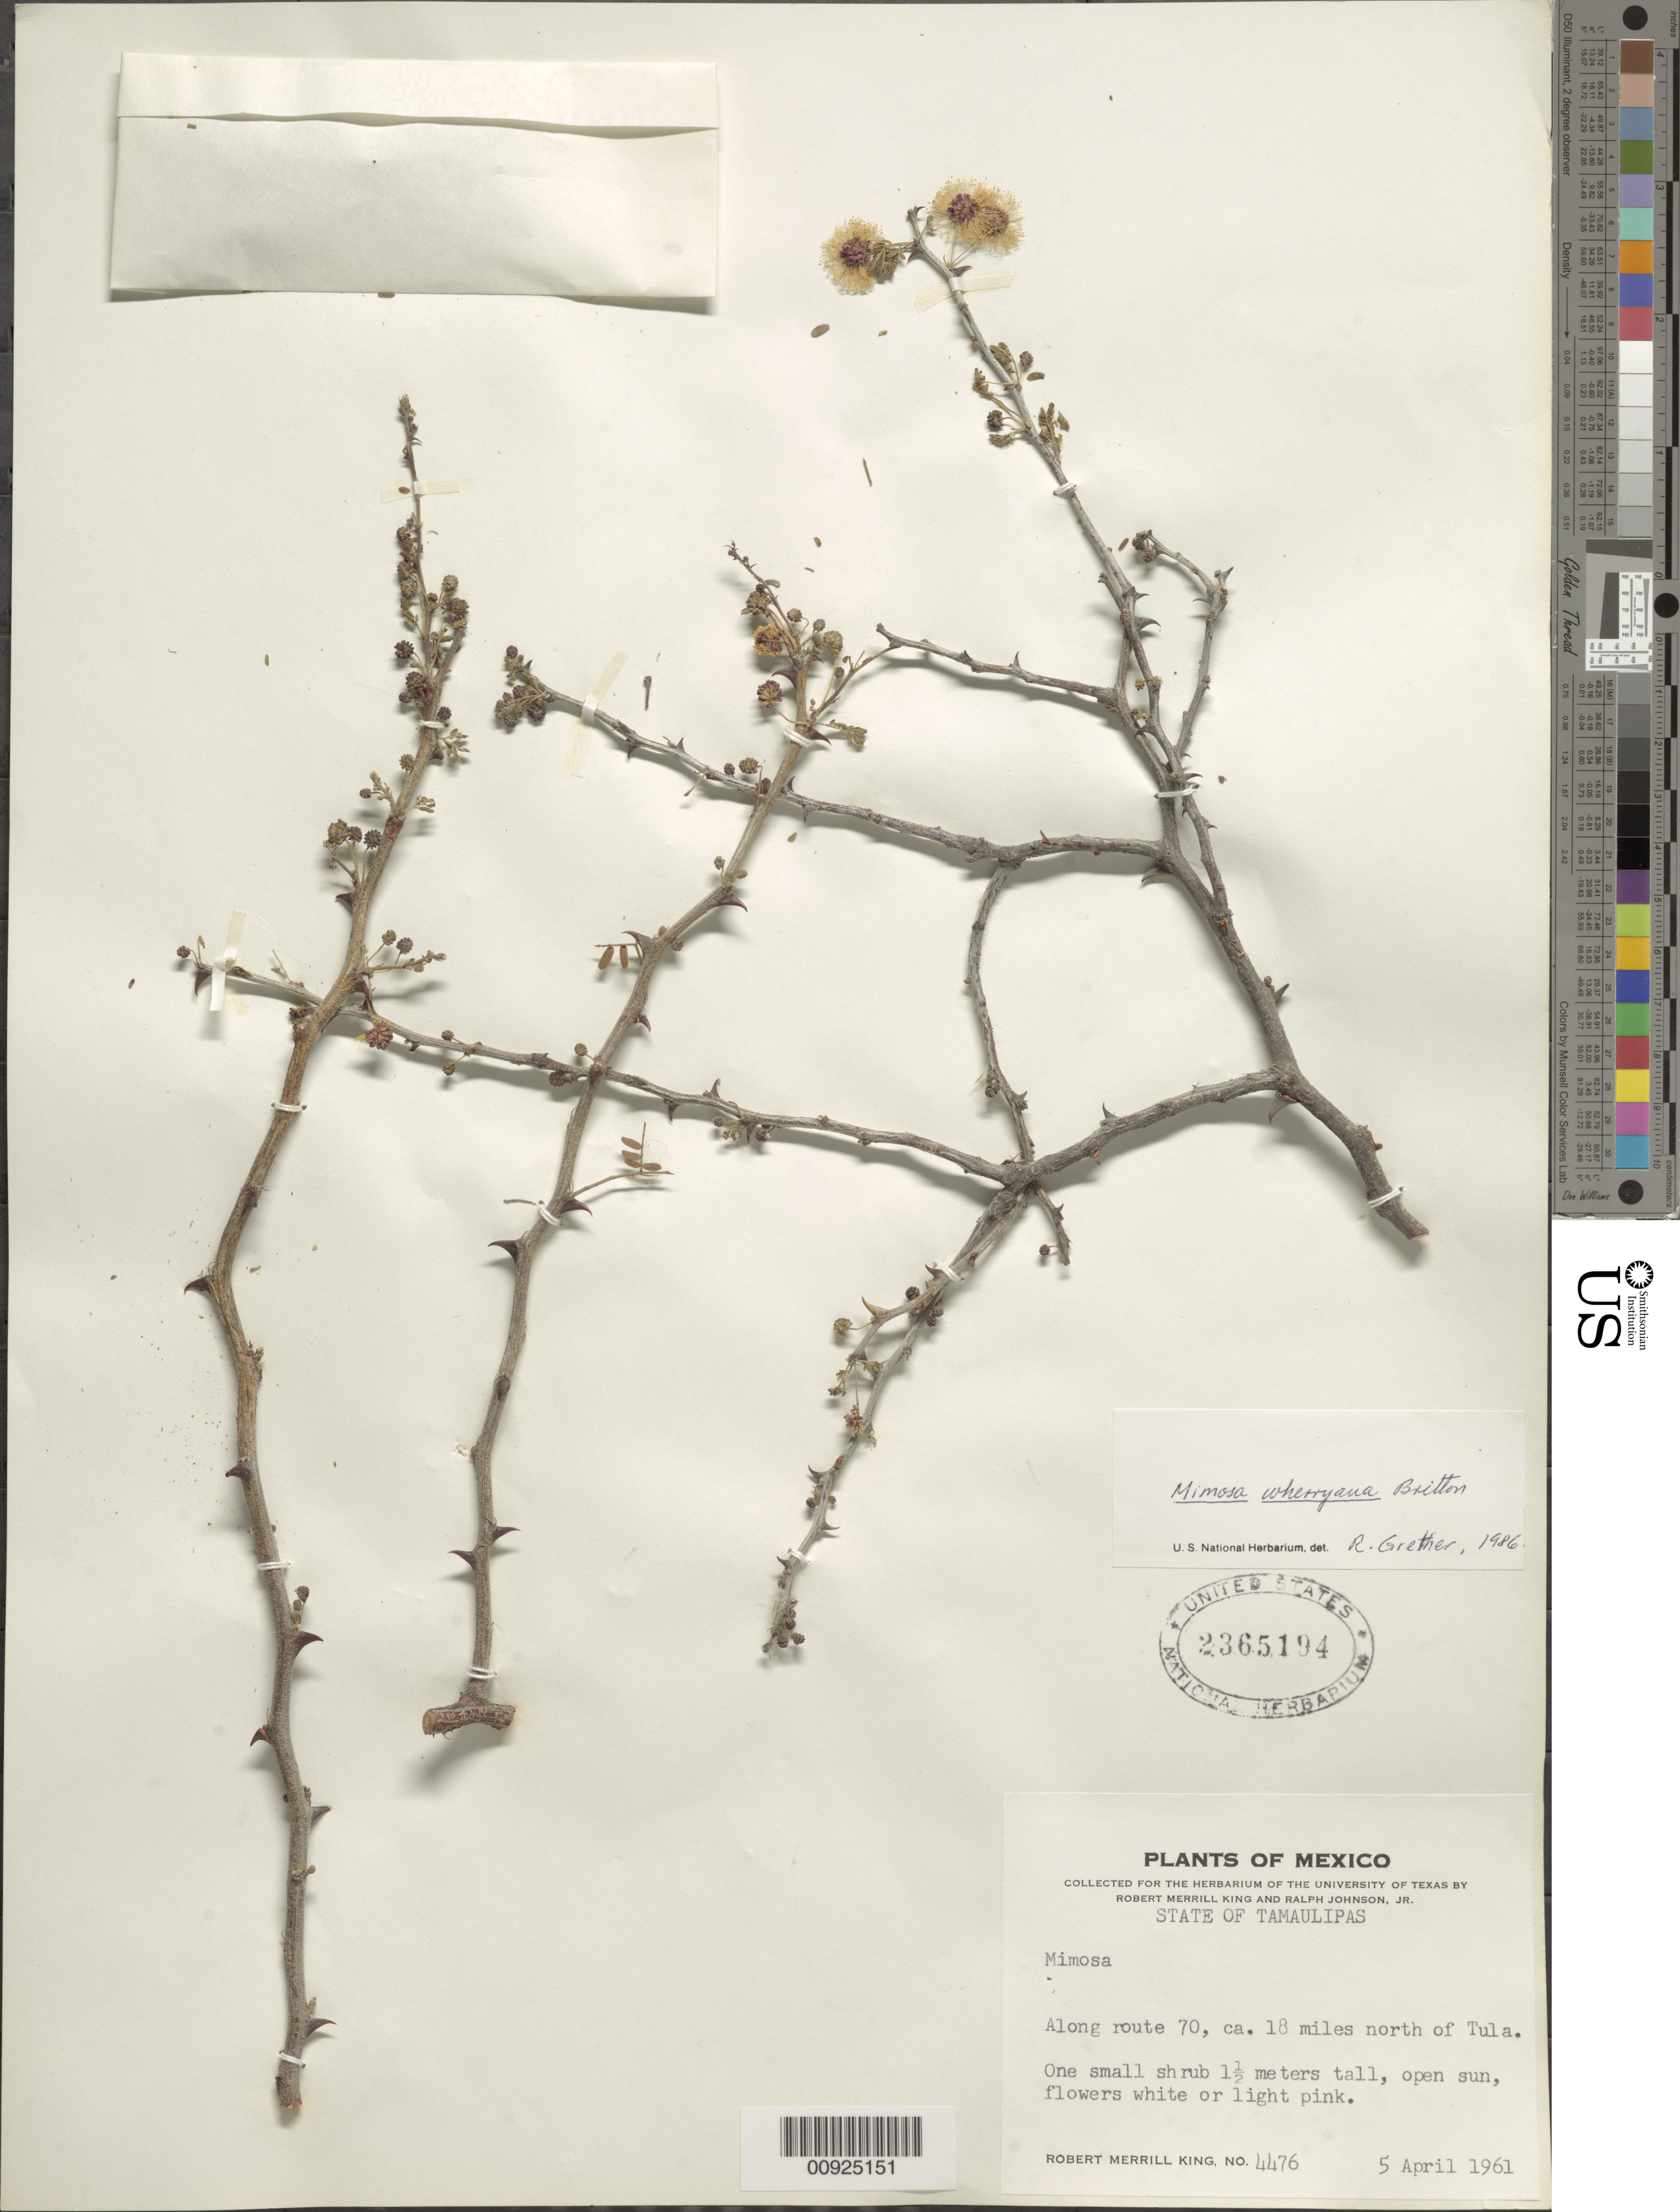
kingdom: Plantae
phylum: Tracheophyta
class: Magnoliopsida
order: Fabales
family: Fabaceae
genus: Mimosa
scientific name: Mimosa wherryana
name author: (Britton) Standl.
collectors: R. M. King & R. Johnson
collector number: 4476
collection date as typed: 05 Apr 1961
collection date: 1961-04-05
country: Mexico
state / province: Tamaulipas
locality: Along route 70, ca. 18 miles north of Tula.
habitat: Open sun.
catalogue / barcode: US 2365194